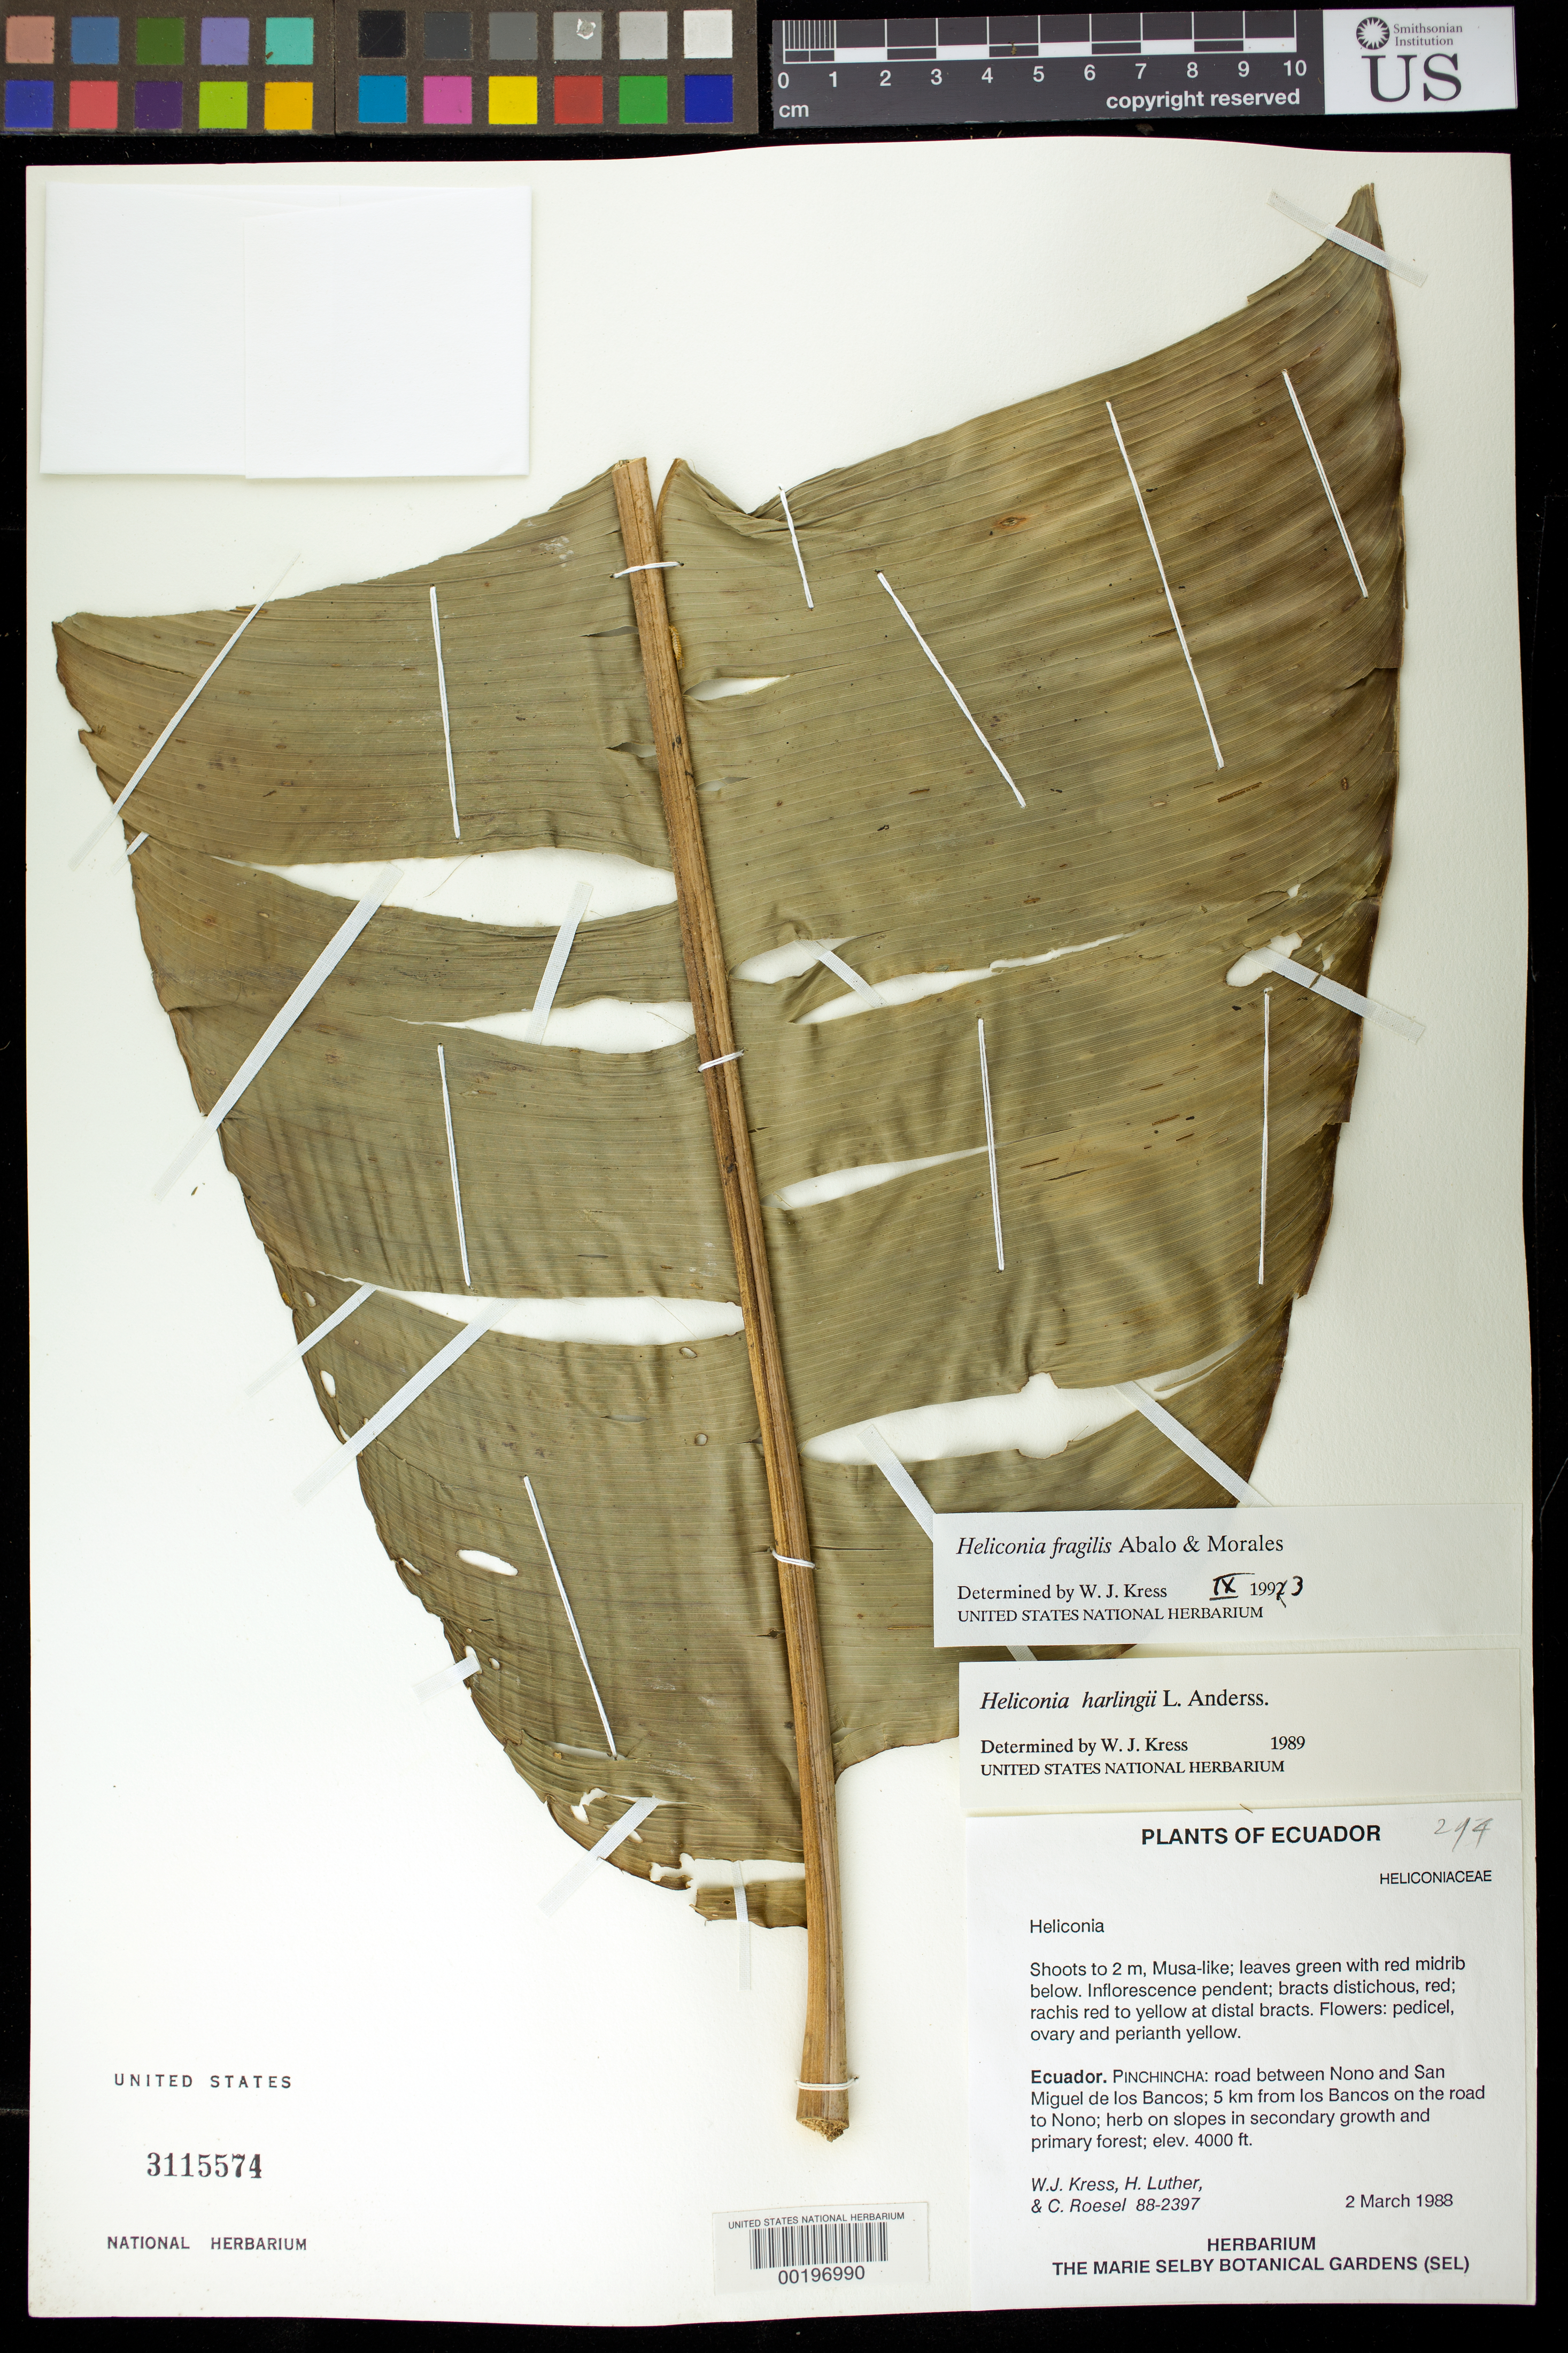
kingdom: Plantae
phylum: Tracheophyta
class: Liliopsida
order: Zingiberales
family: Heliconiaceae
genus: Heliconia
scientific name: Heliconia fragilis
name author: Abalo & G. Morales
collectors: W. J. Kress, Harry E. Luther & C. S. Roesel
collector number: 88-2397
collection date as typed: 02 Mar 1988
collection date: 1988-03-02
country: Ecuador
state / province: Pichincha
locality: Between nono and Sal Miguel de los Bancos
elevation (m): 1219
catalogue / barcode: US 3115574